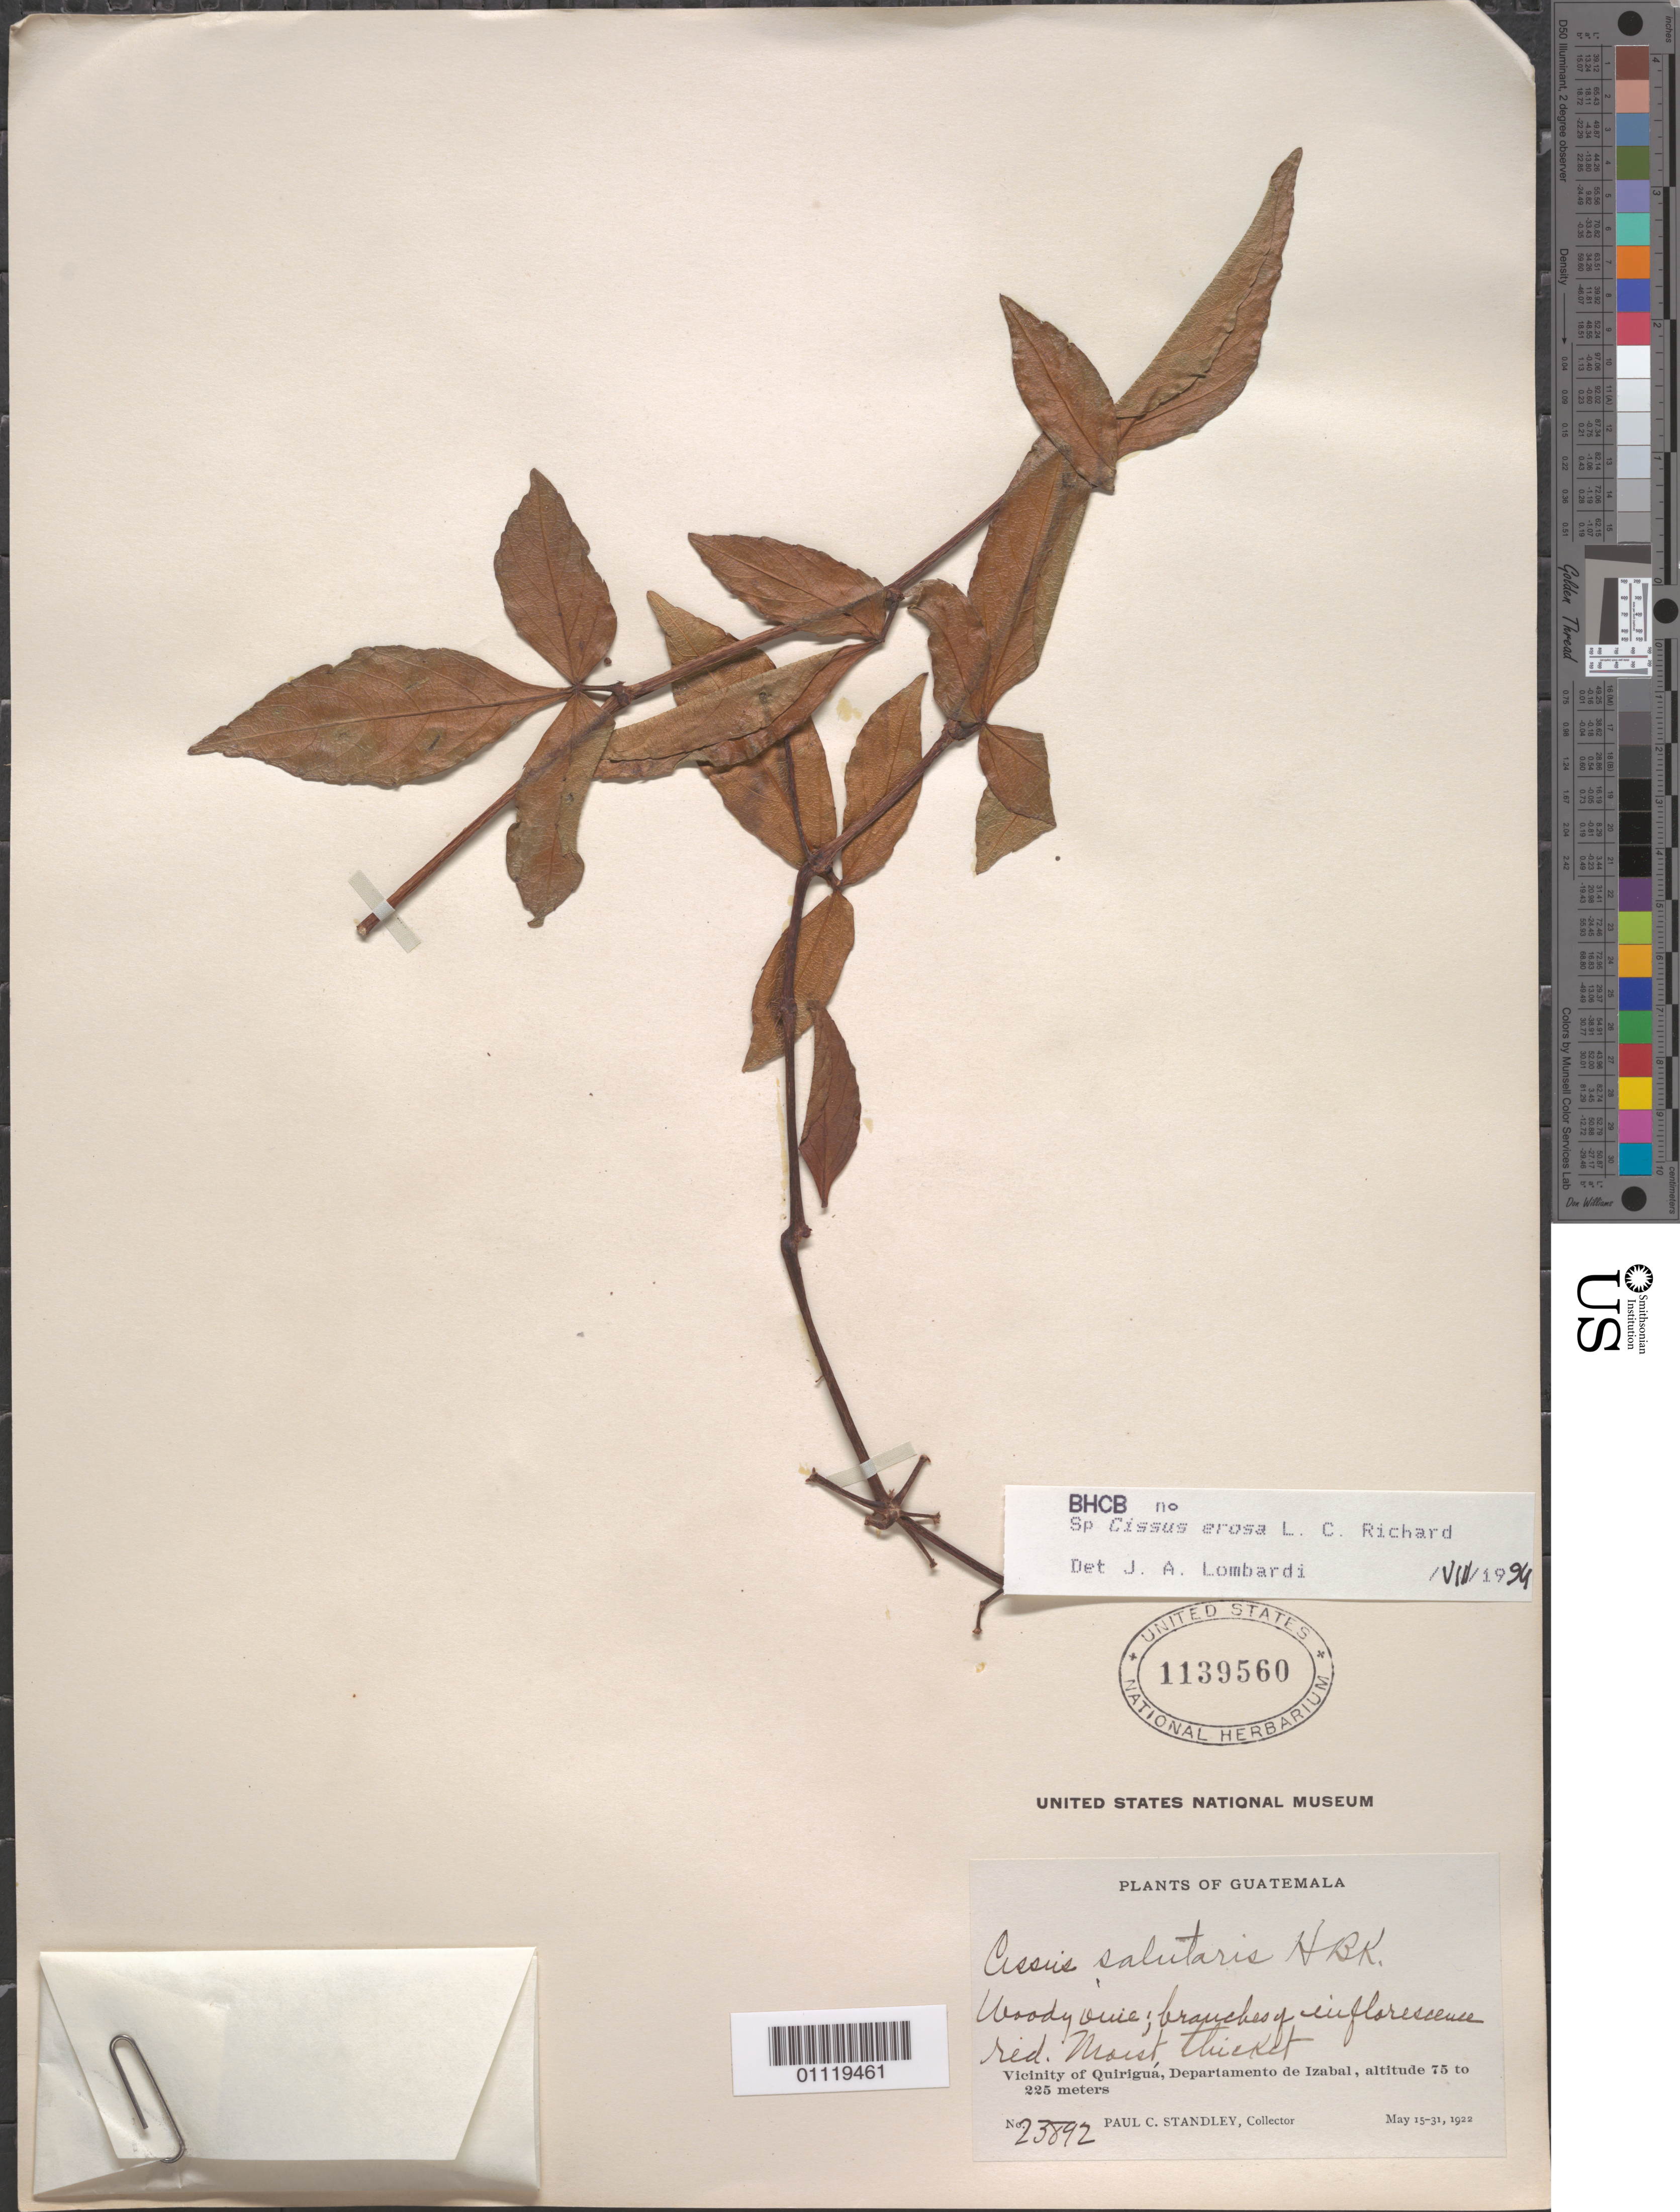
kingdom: Plantae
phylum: Tracheophyta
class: Magnoliopsida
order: Vitales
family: Vitaceae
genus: Cissus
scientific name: Cissus erosa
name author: Rich.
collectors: P. C. Standley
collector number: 23892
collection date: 1922-05-15/1922-05-31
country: Guatemala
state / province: Izabal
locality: Vicinity of Quirigua.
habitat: Woody vine.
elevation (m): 75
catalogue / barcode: US 1139560